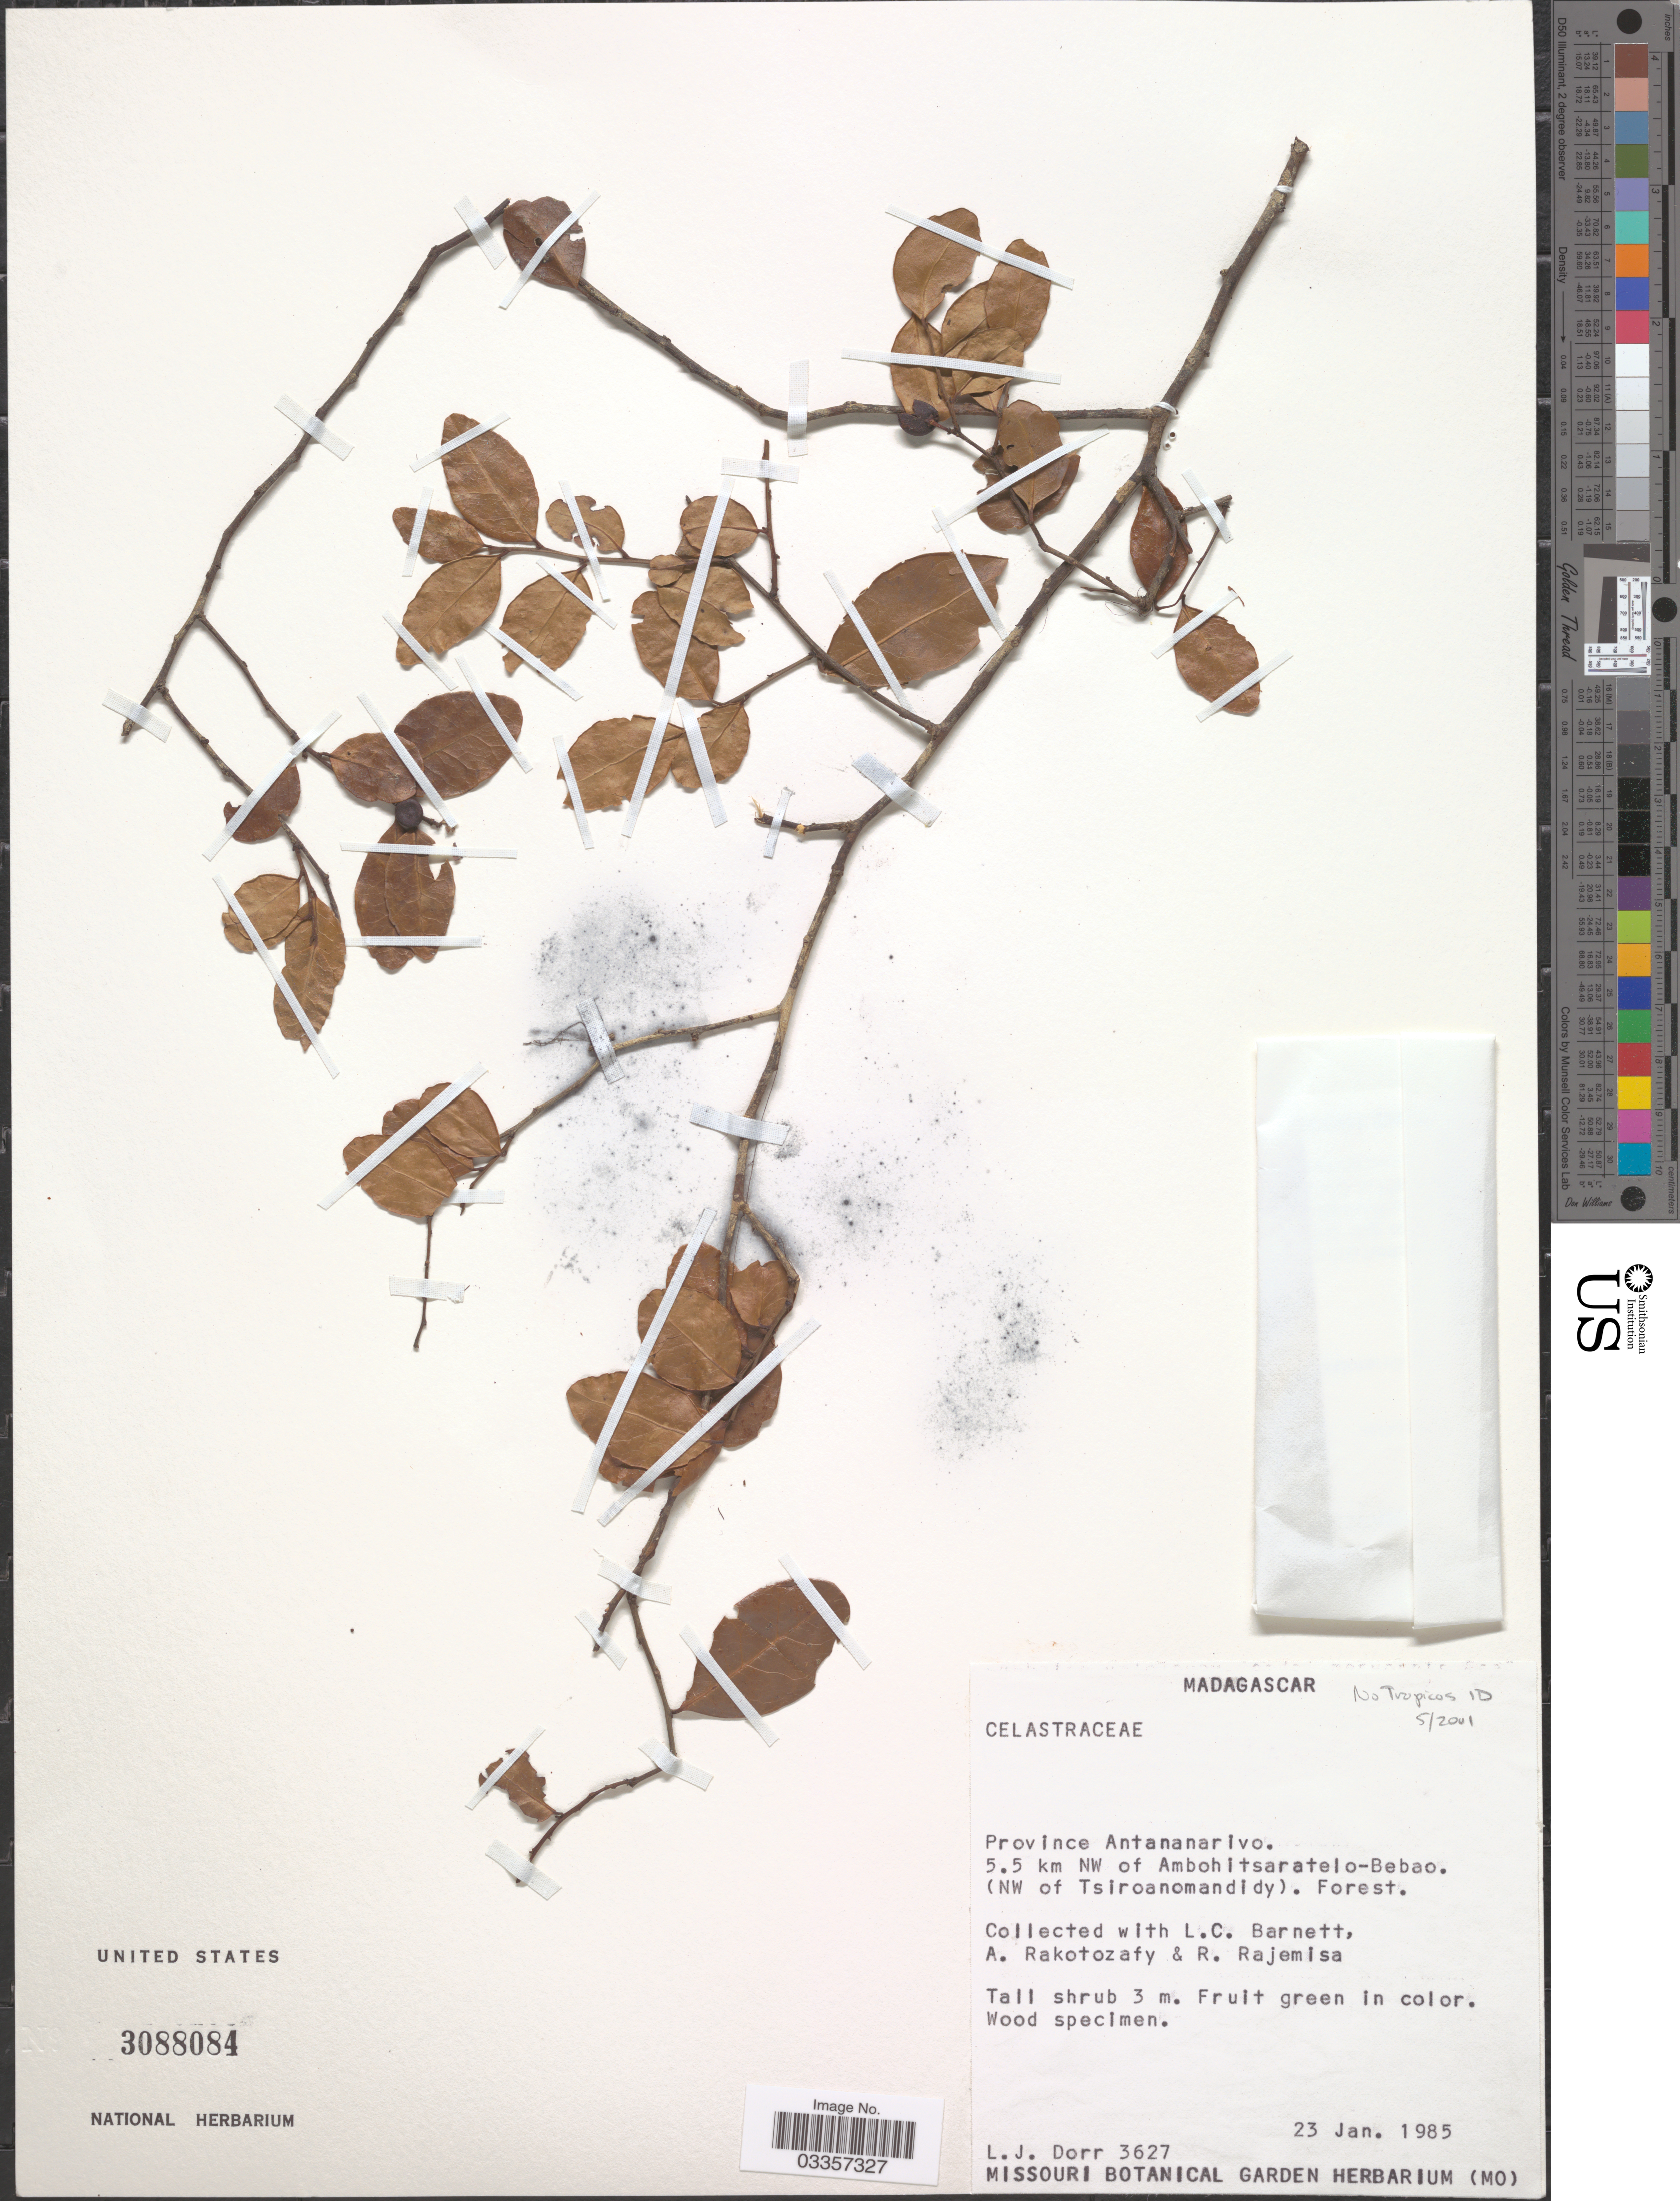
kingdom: Plantae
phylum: Tracheophyta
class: Magnoliopsida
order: Celastrales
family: Celastraceae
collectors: L. J. Dorr, L. C. Barnett, A. Rakotozafy & R. Rajemisa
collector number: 3627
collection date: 1985-01-23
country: Madagascar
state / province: Bongolava / Menabe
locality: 5.5 km NW of Ambohitsaratelo-Bebao. (NW of Tsiroanomandidy).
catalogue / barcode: US 3088084